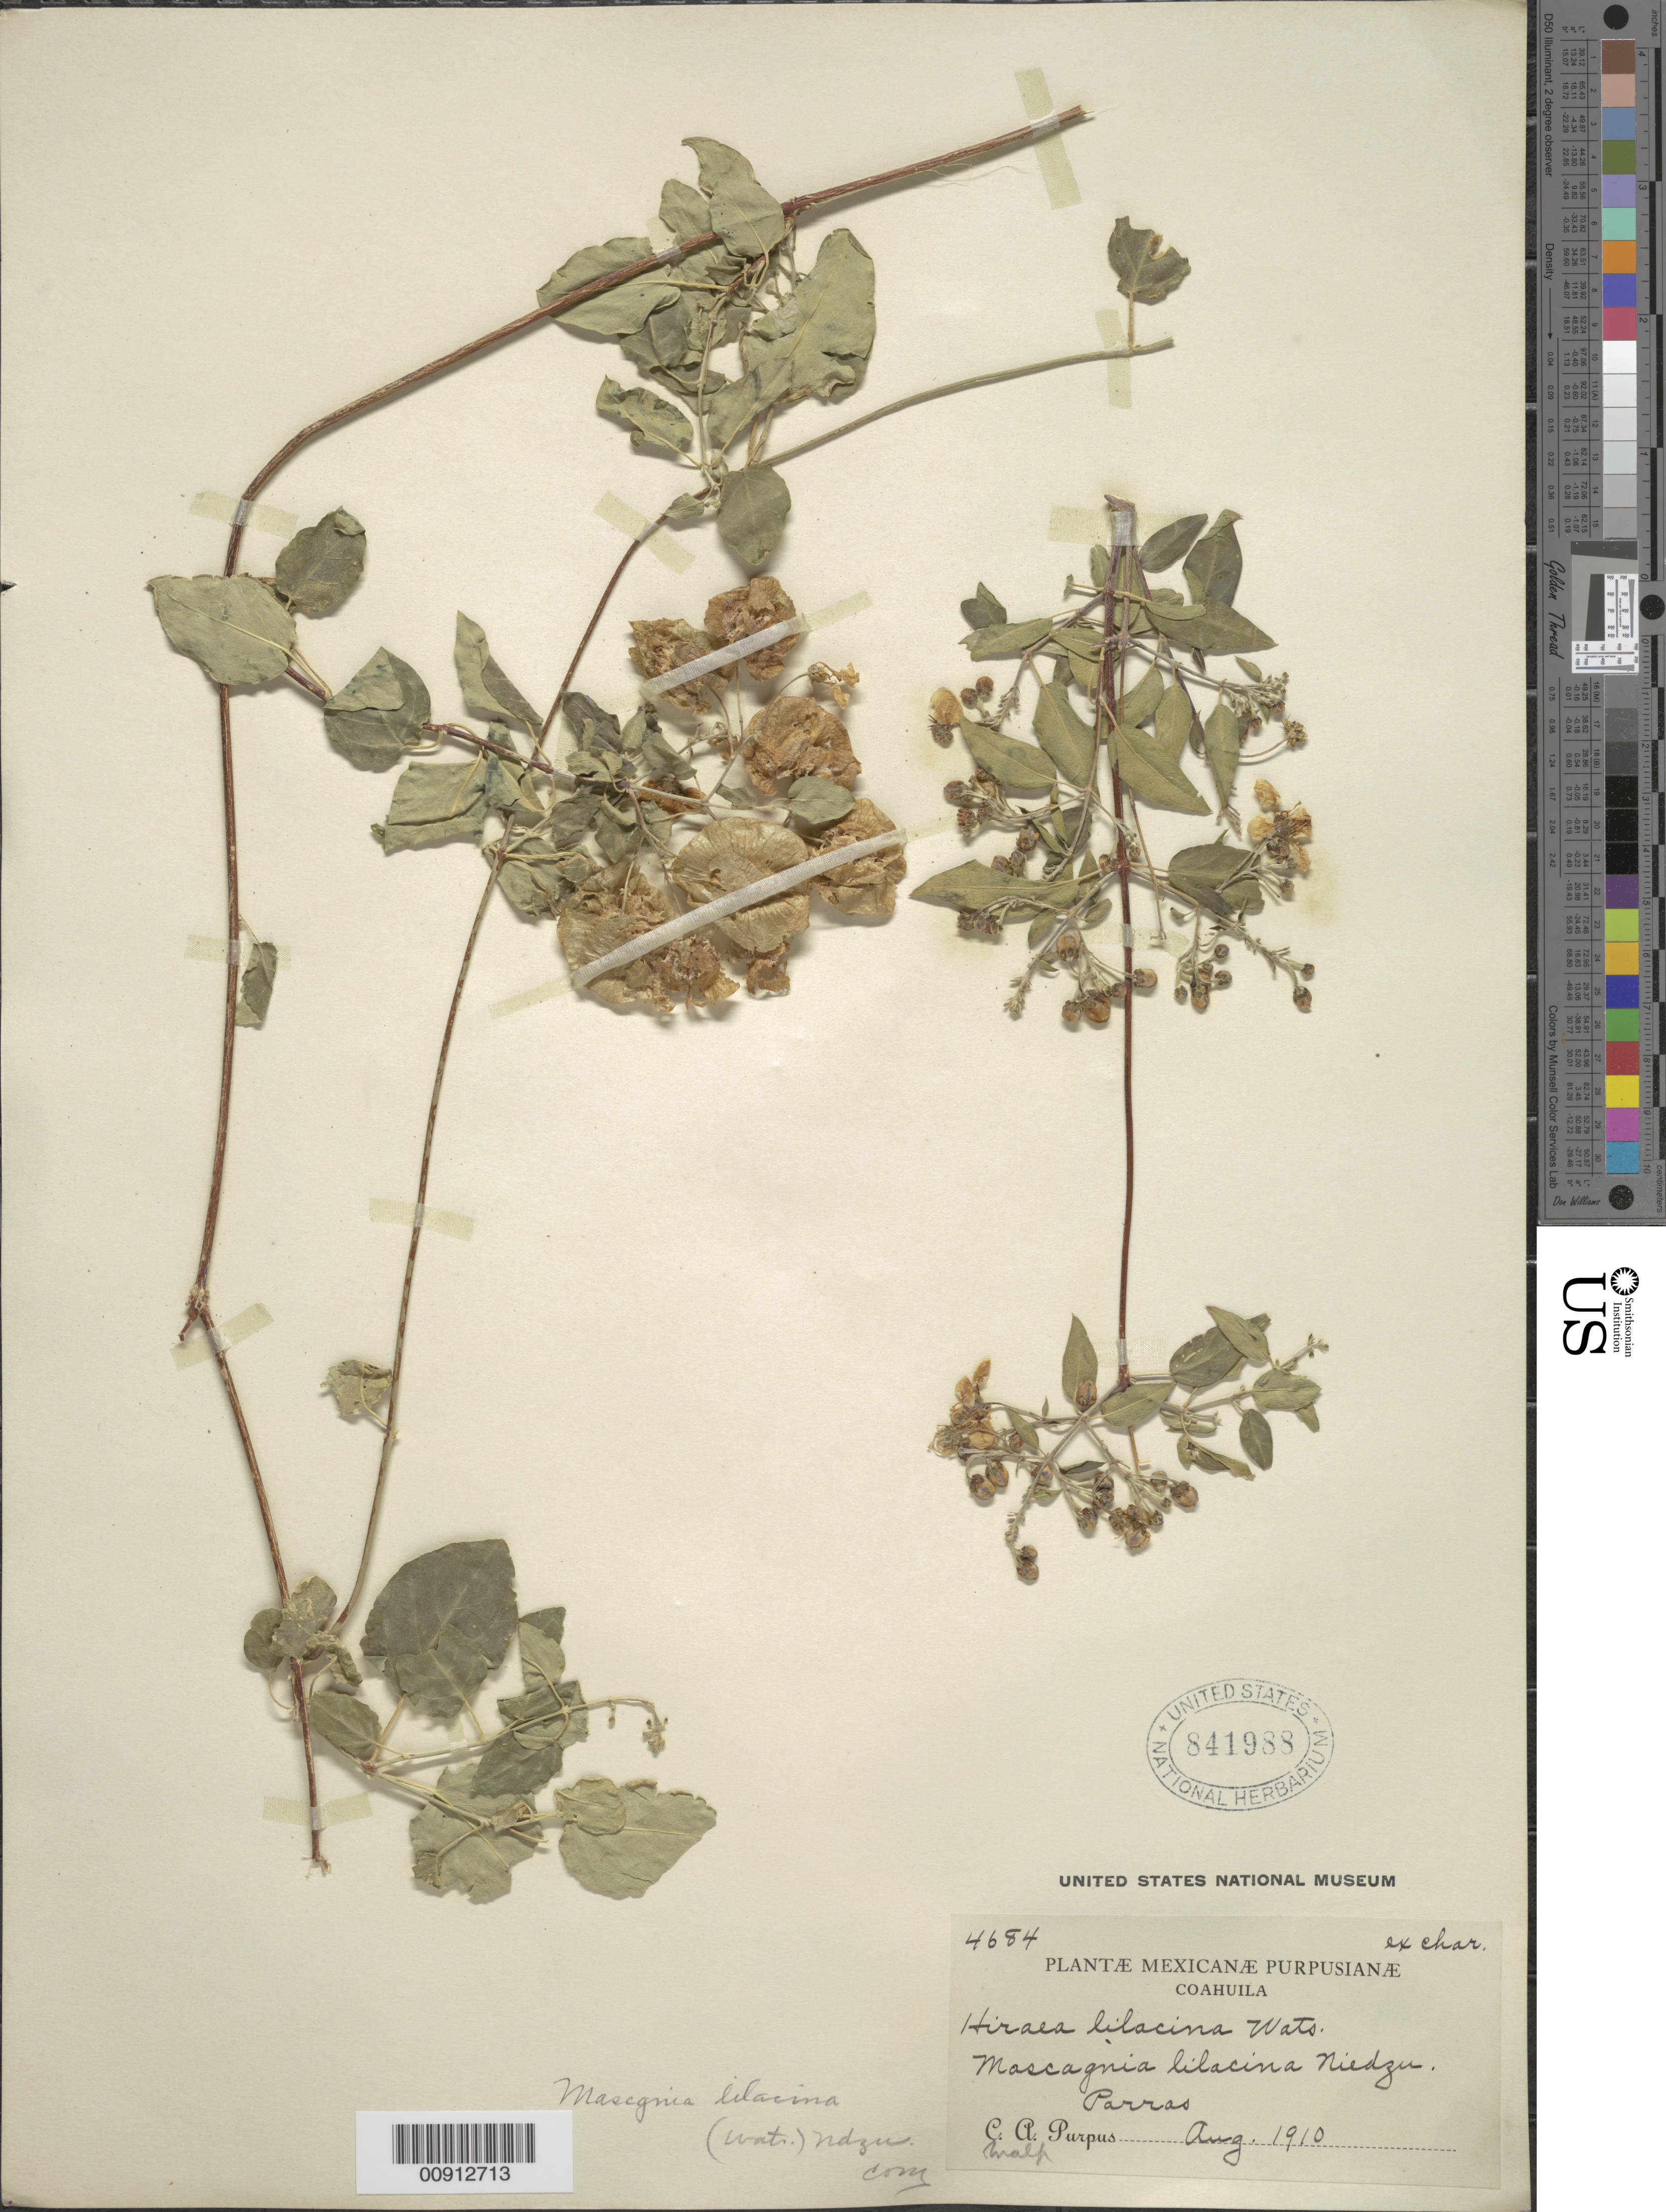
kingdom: Plantae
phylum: Tracheophyta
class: Magnoliopsida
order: Malpighiales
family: Malpighiaceae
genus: Mascagnia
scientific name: Mascagnia lilacina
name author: (S. Watson) Nied.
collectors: C. A. Purpus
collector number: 4684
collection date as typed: Aug 1910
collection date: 1910-08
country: Mexico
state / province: Coahuila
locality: Parras, Coahuila.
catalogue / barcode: US 841988